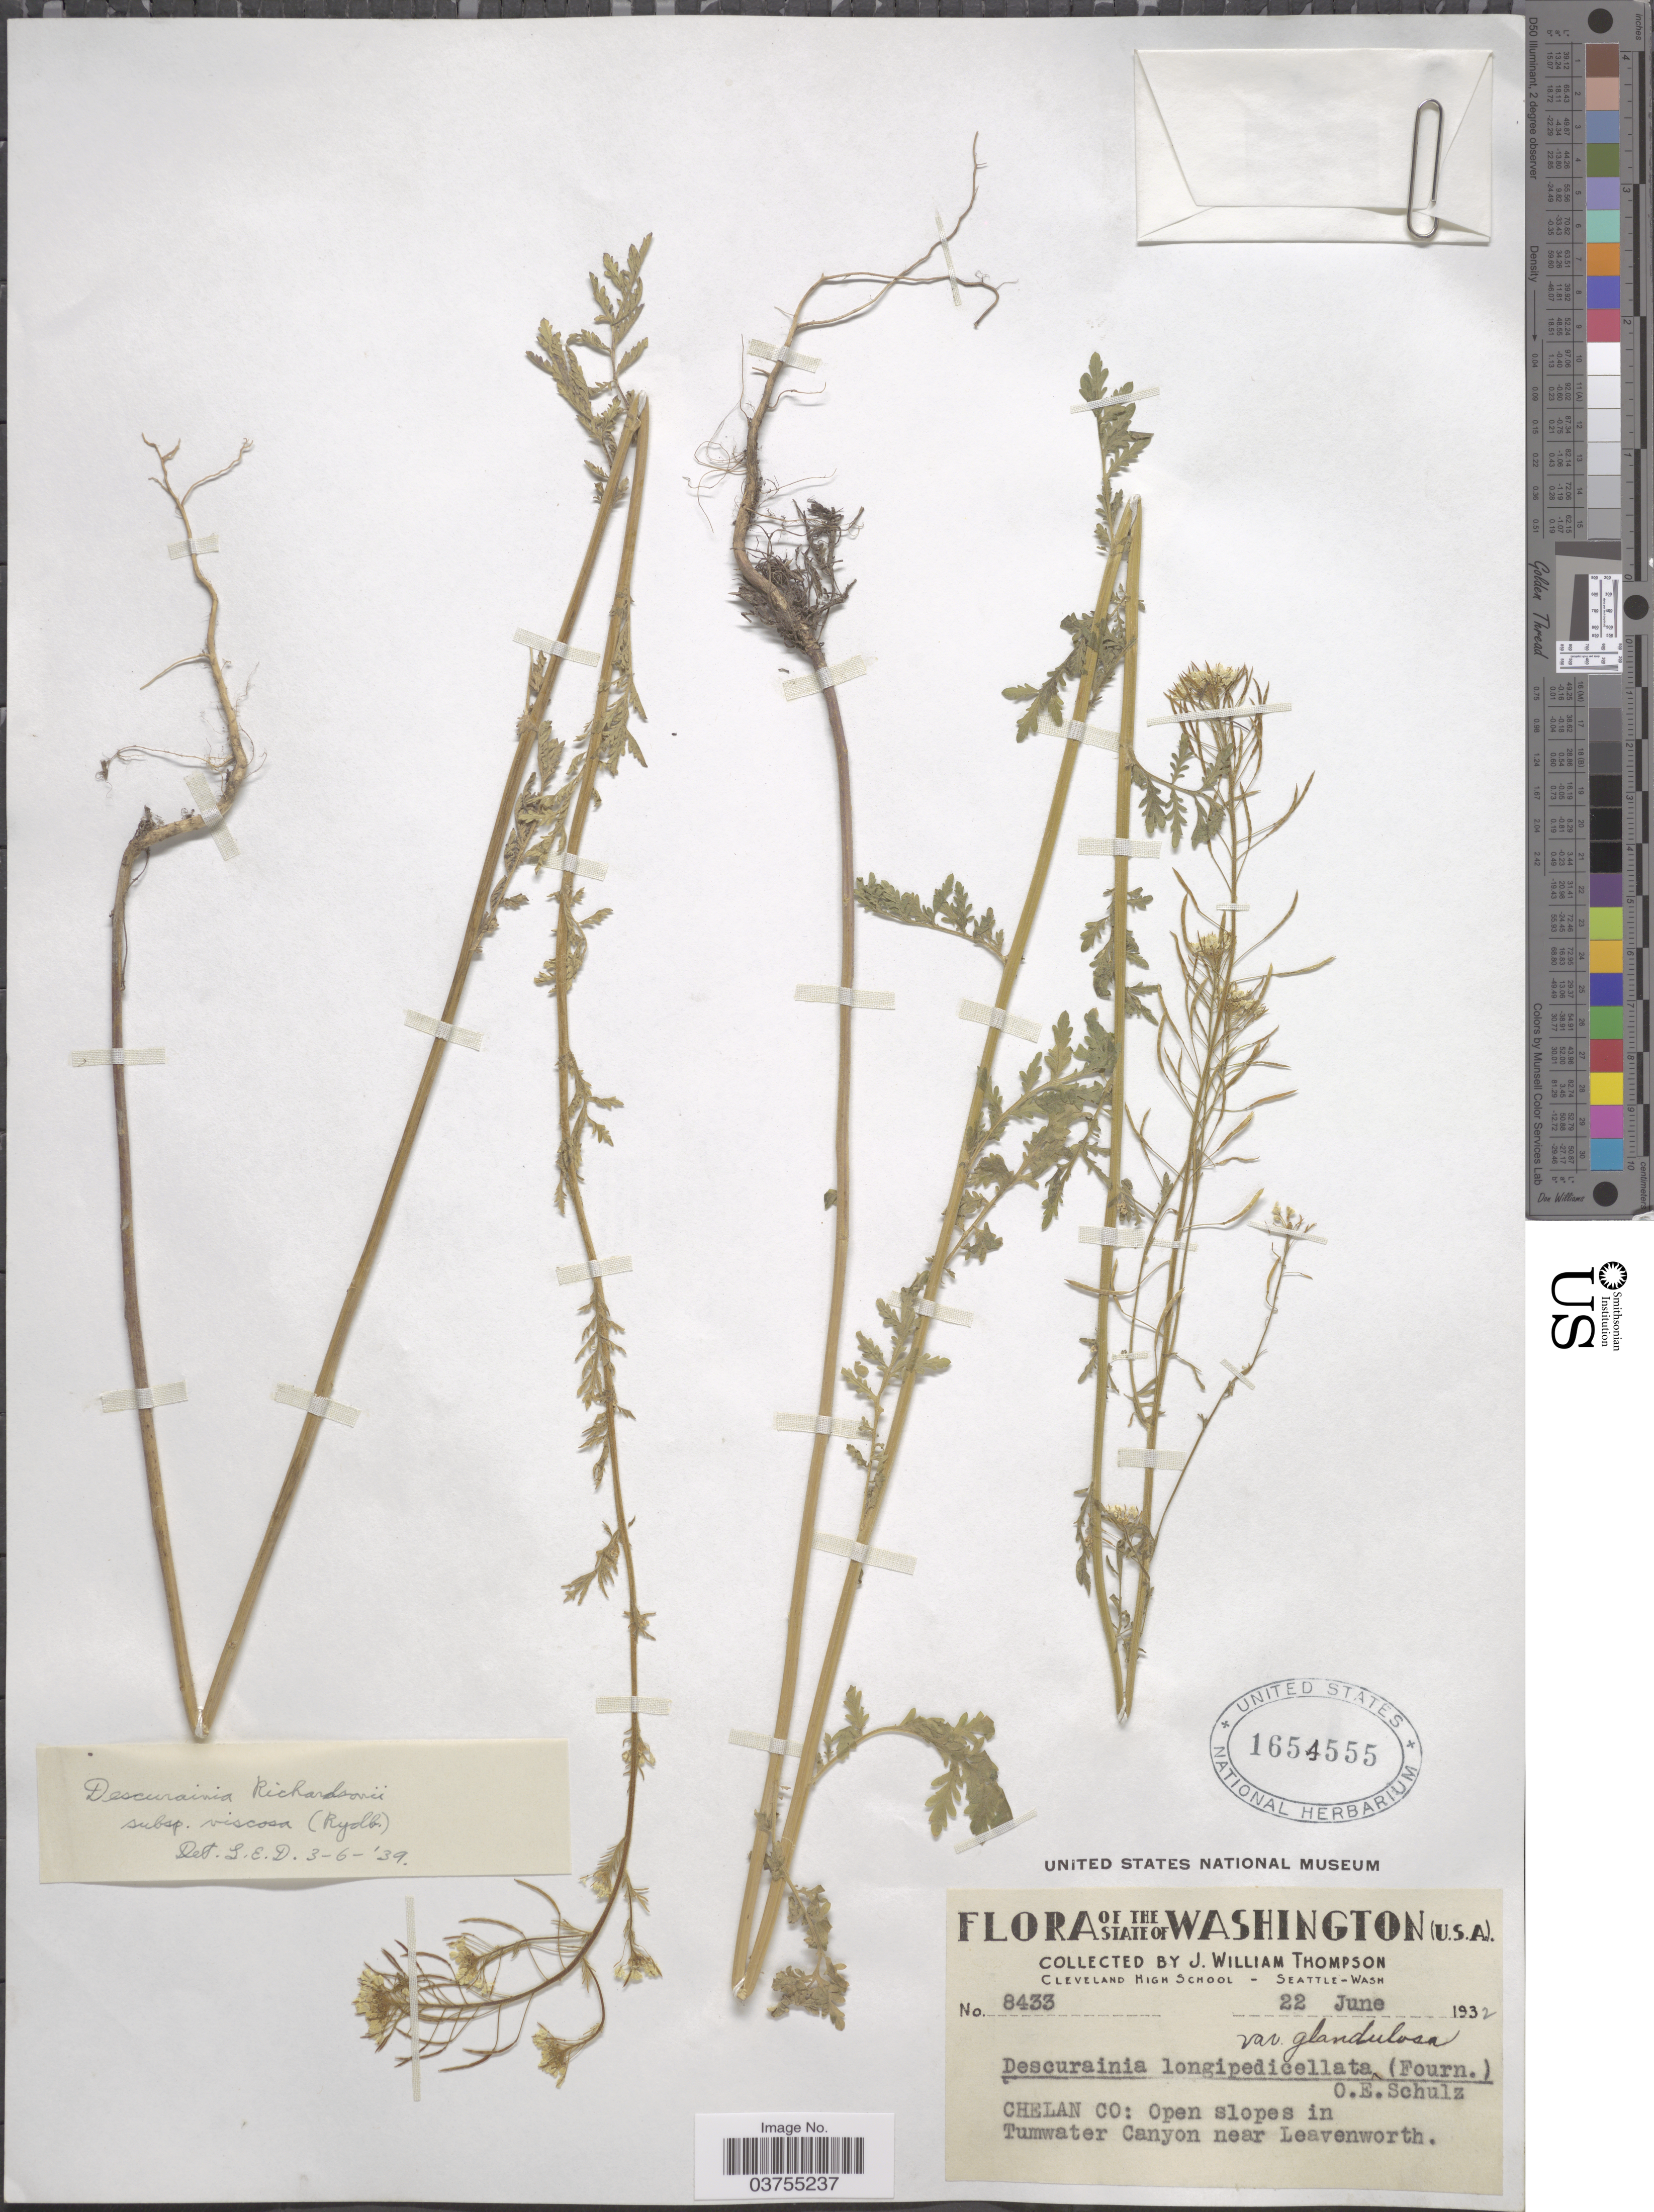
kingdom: Plantae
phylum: Tracheophyta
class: Magnoliopsida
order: Brassicales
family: Brassicaceae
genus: Descurainia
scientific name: Descurainia richardsonii subsp. viscosa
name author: (Rydb.) Detling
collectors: J. W. Thompson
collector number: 8433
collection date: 1932-06-22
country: United States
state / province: Washington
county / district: Chelan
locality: Chelan Co: Open slopes in Tumwater Canyon near Leavenworth.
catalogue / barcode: US 1654555